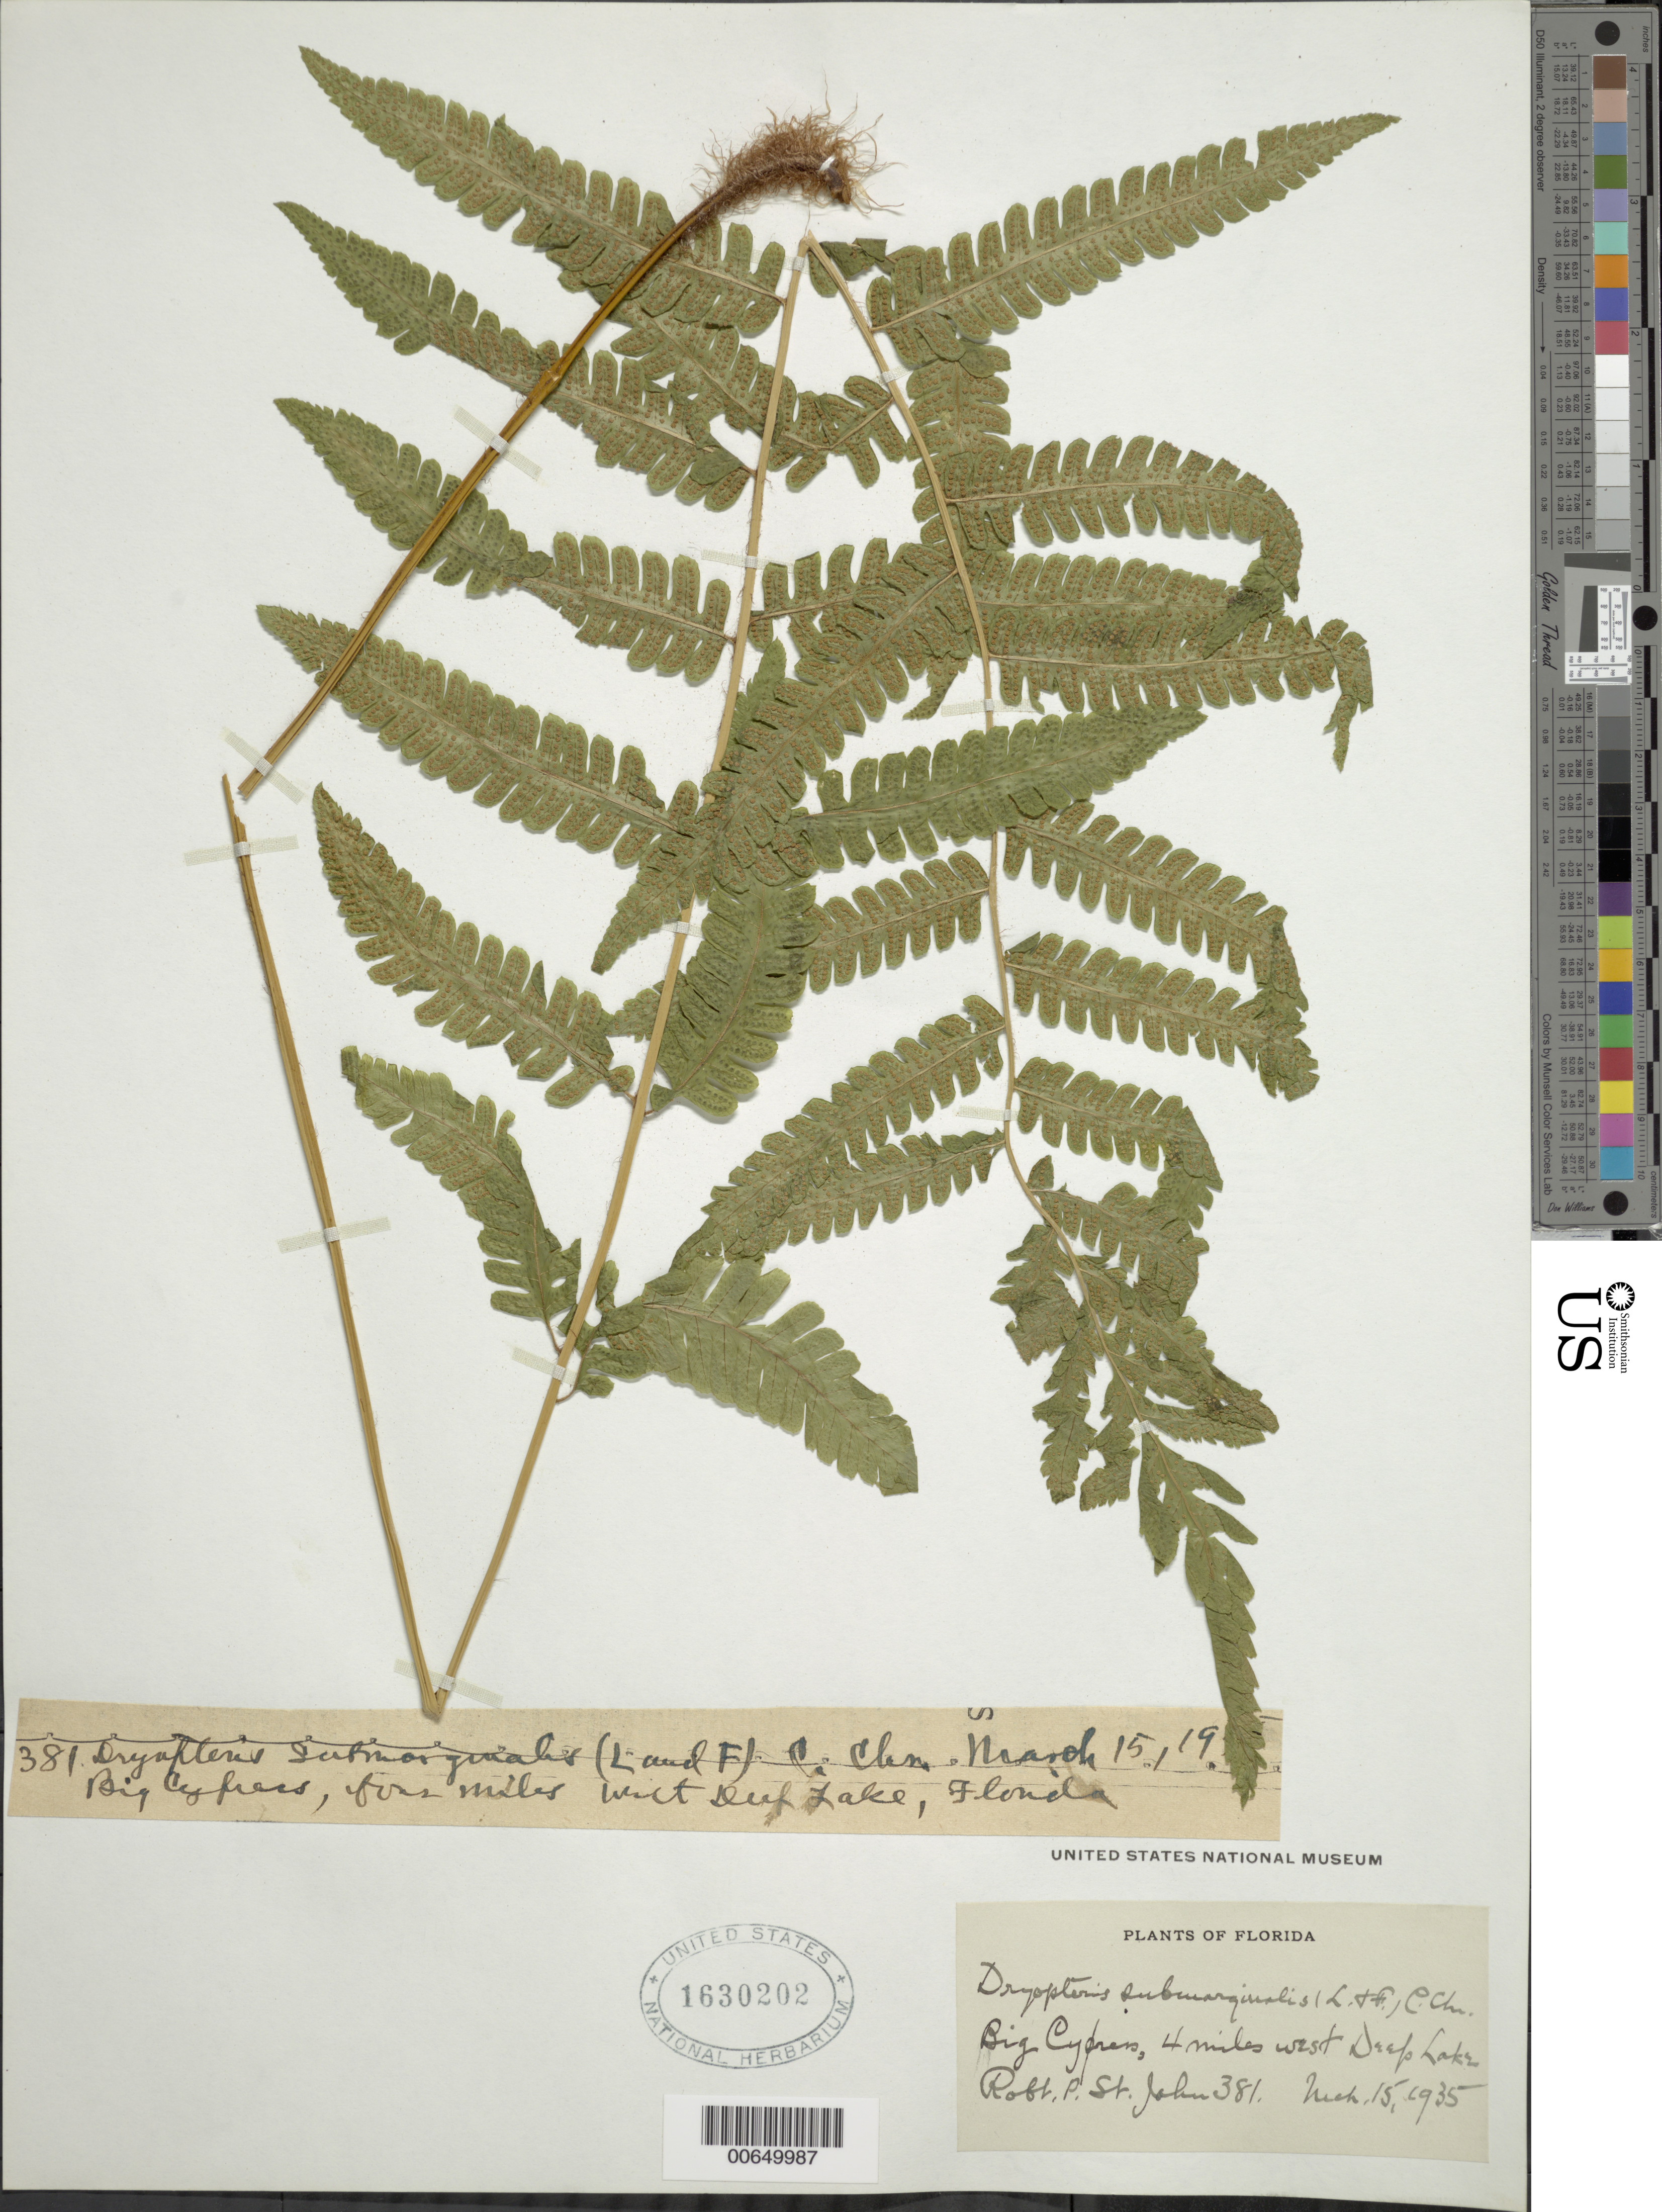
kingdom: Plantae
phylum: Tracheophyta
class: Polypodiopsida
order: Polypodiales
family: Dryopteridaceae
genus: Ctenitis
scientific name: Ctenitis submarginalis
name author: (Langsd. & Fisch.) Ching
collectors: R. P. St. John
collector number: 381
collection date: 1935-03-15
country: United States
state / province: Florida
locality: Florida. Big Cydern, 7 miles west Deep Lake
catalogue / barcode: US 1630202